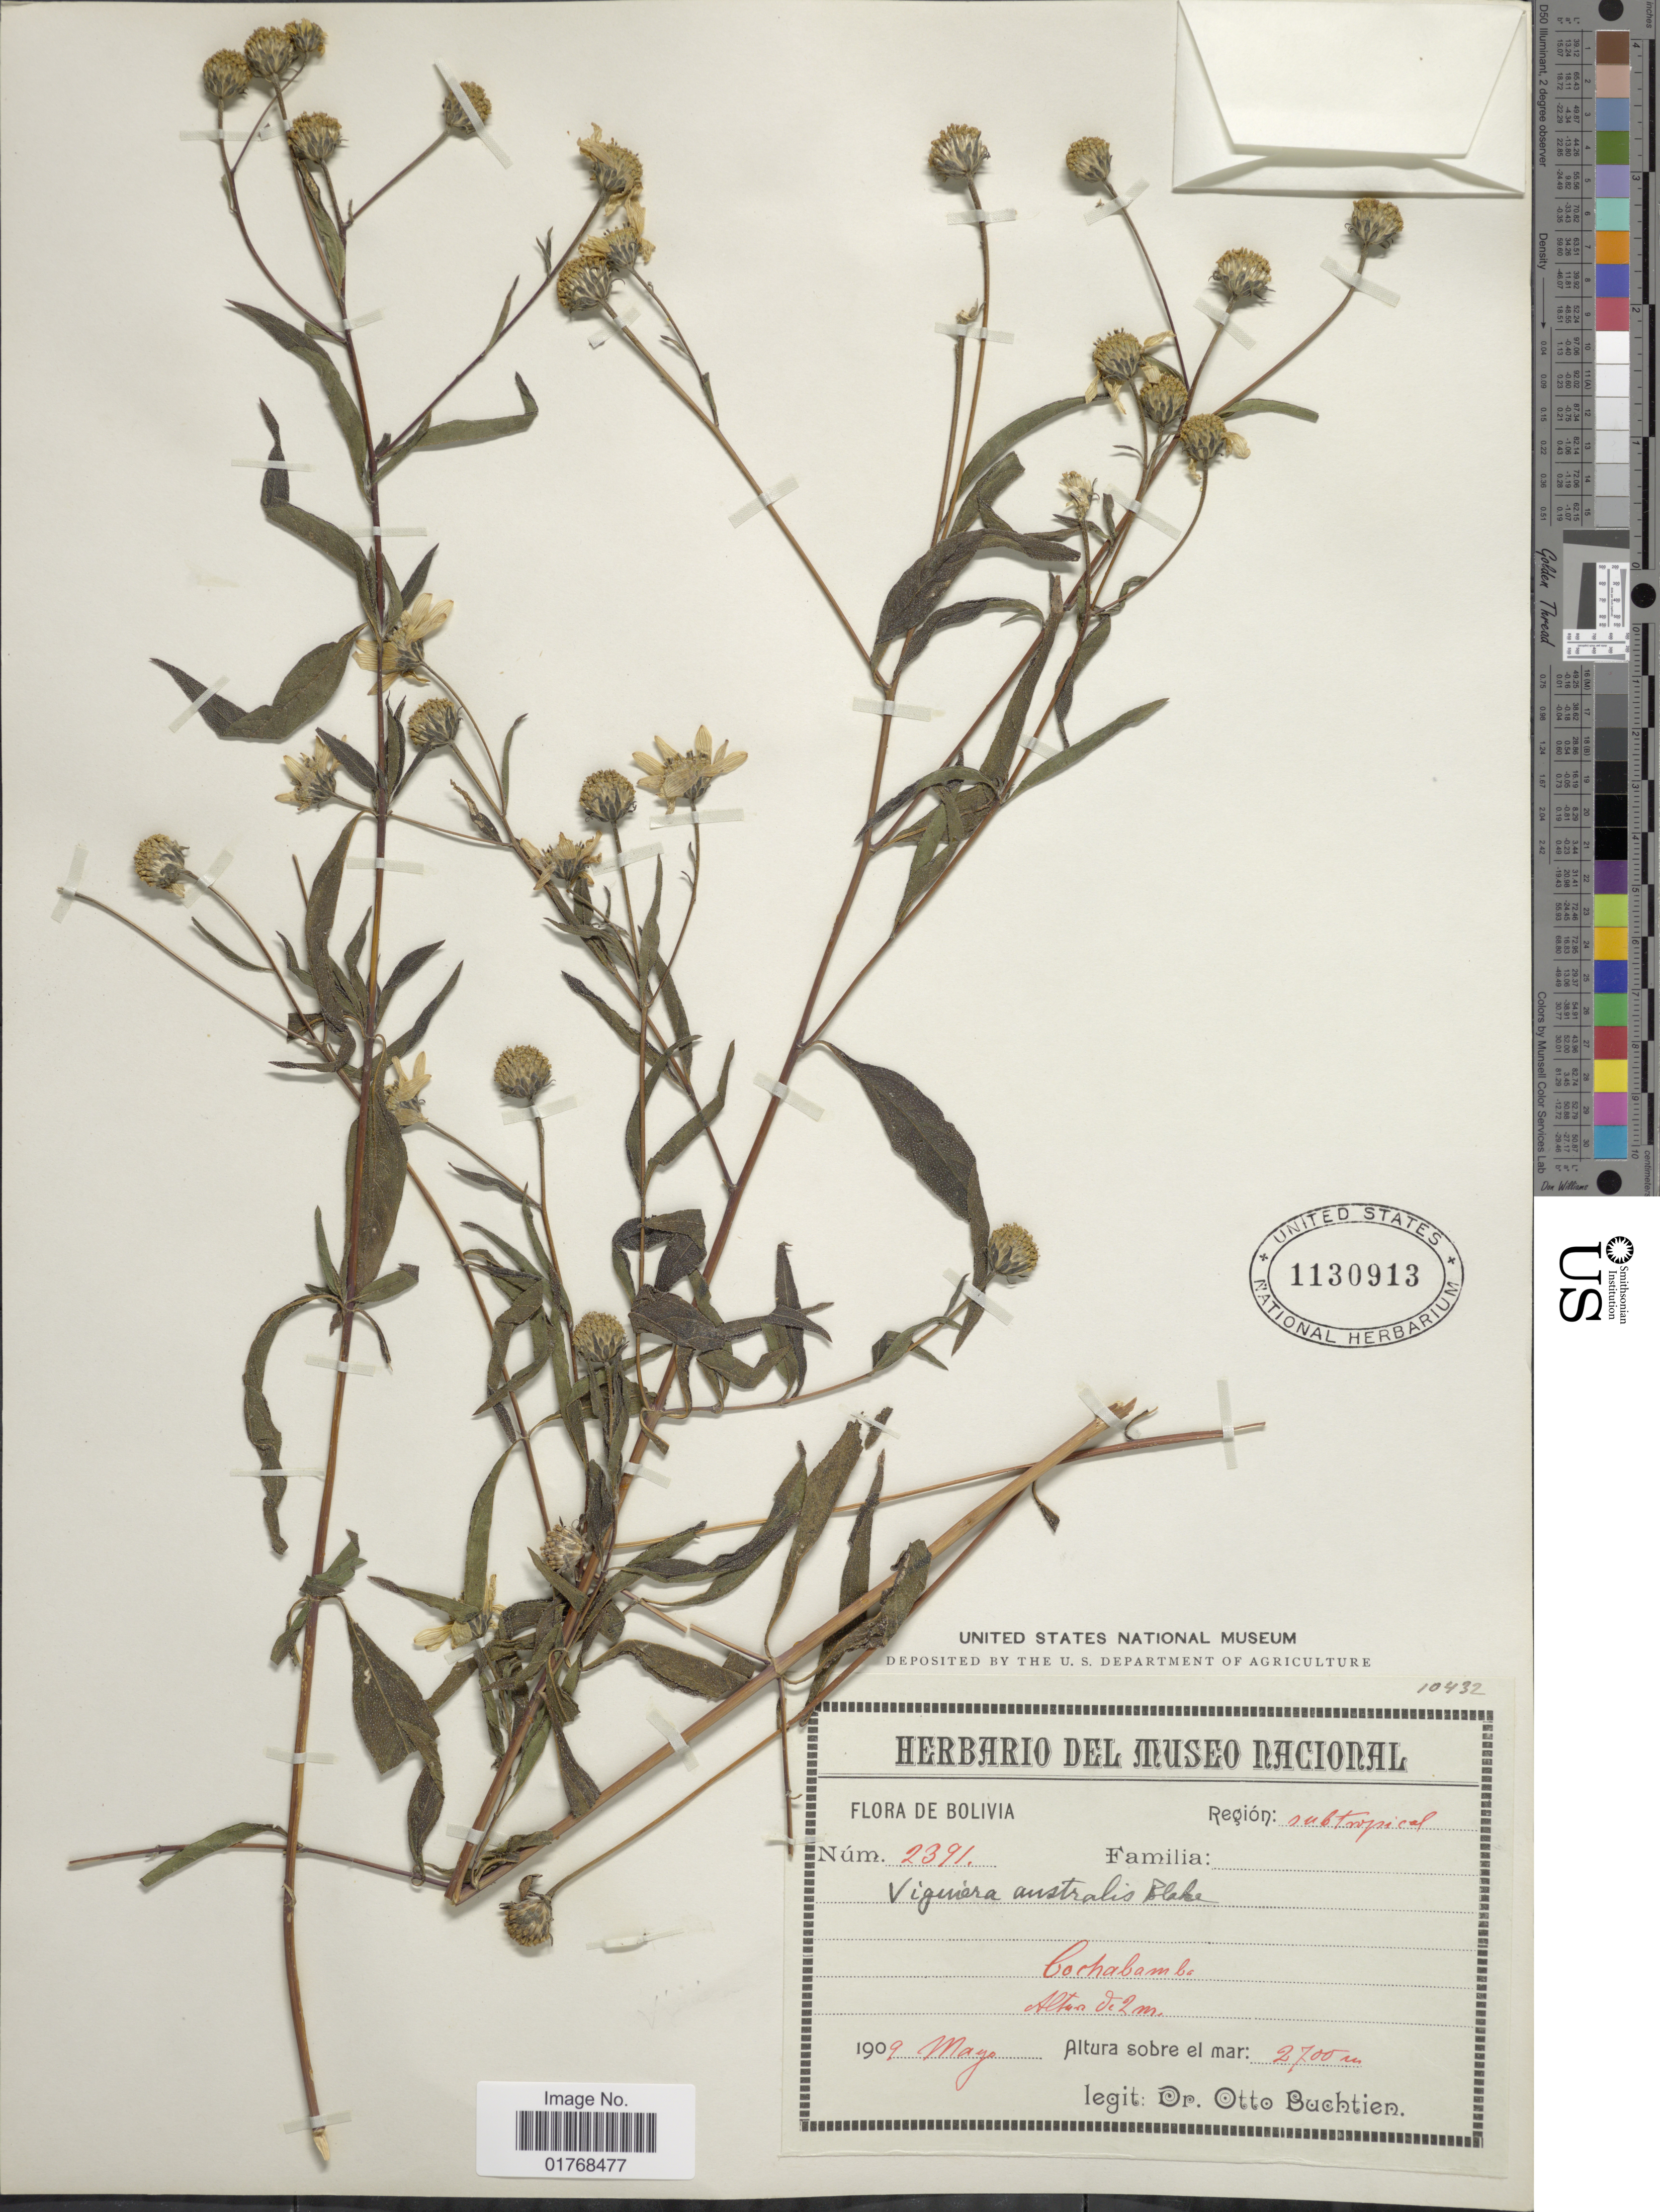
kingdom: Plantae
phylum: Tracheophyta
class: Magnoliopsida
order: Asterales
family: Asteraceae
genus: Viguiera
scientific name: Viguiera australis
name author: Blake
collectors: O. Buchtien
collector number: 2391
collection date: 1909-05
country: Bolivia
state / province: Cochabamba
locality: Bolivia. Región: subtropical. Cochabamba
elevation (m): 2700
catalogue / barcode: US 1130913